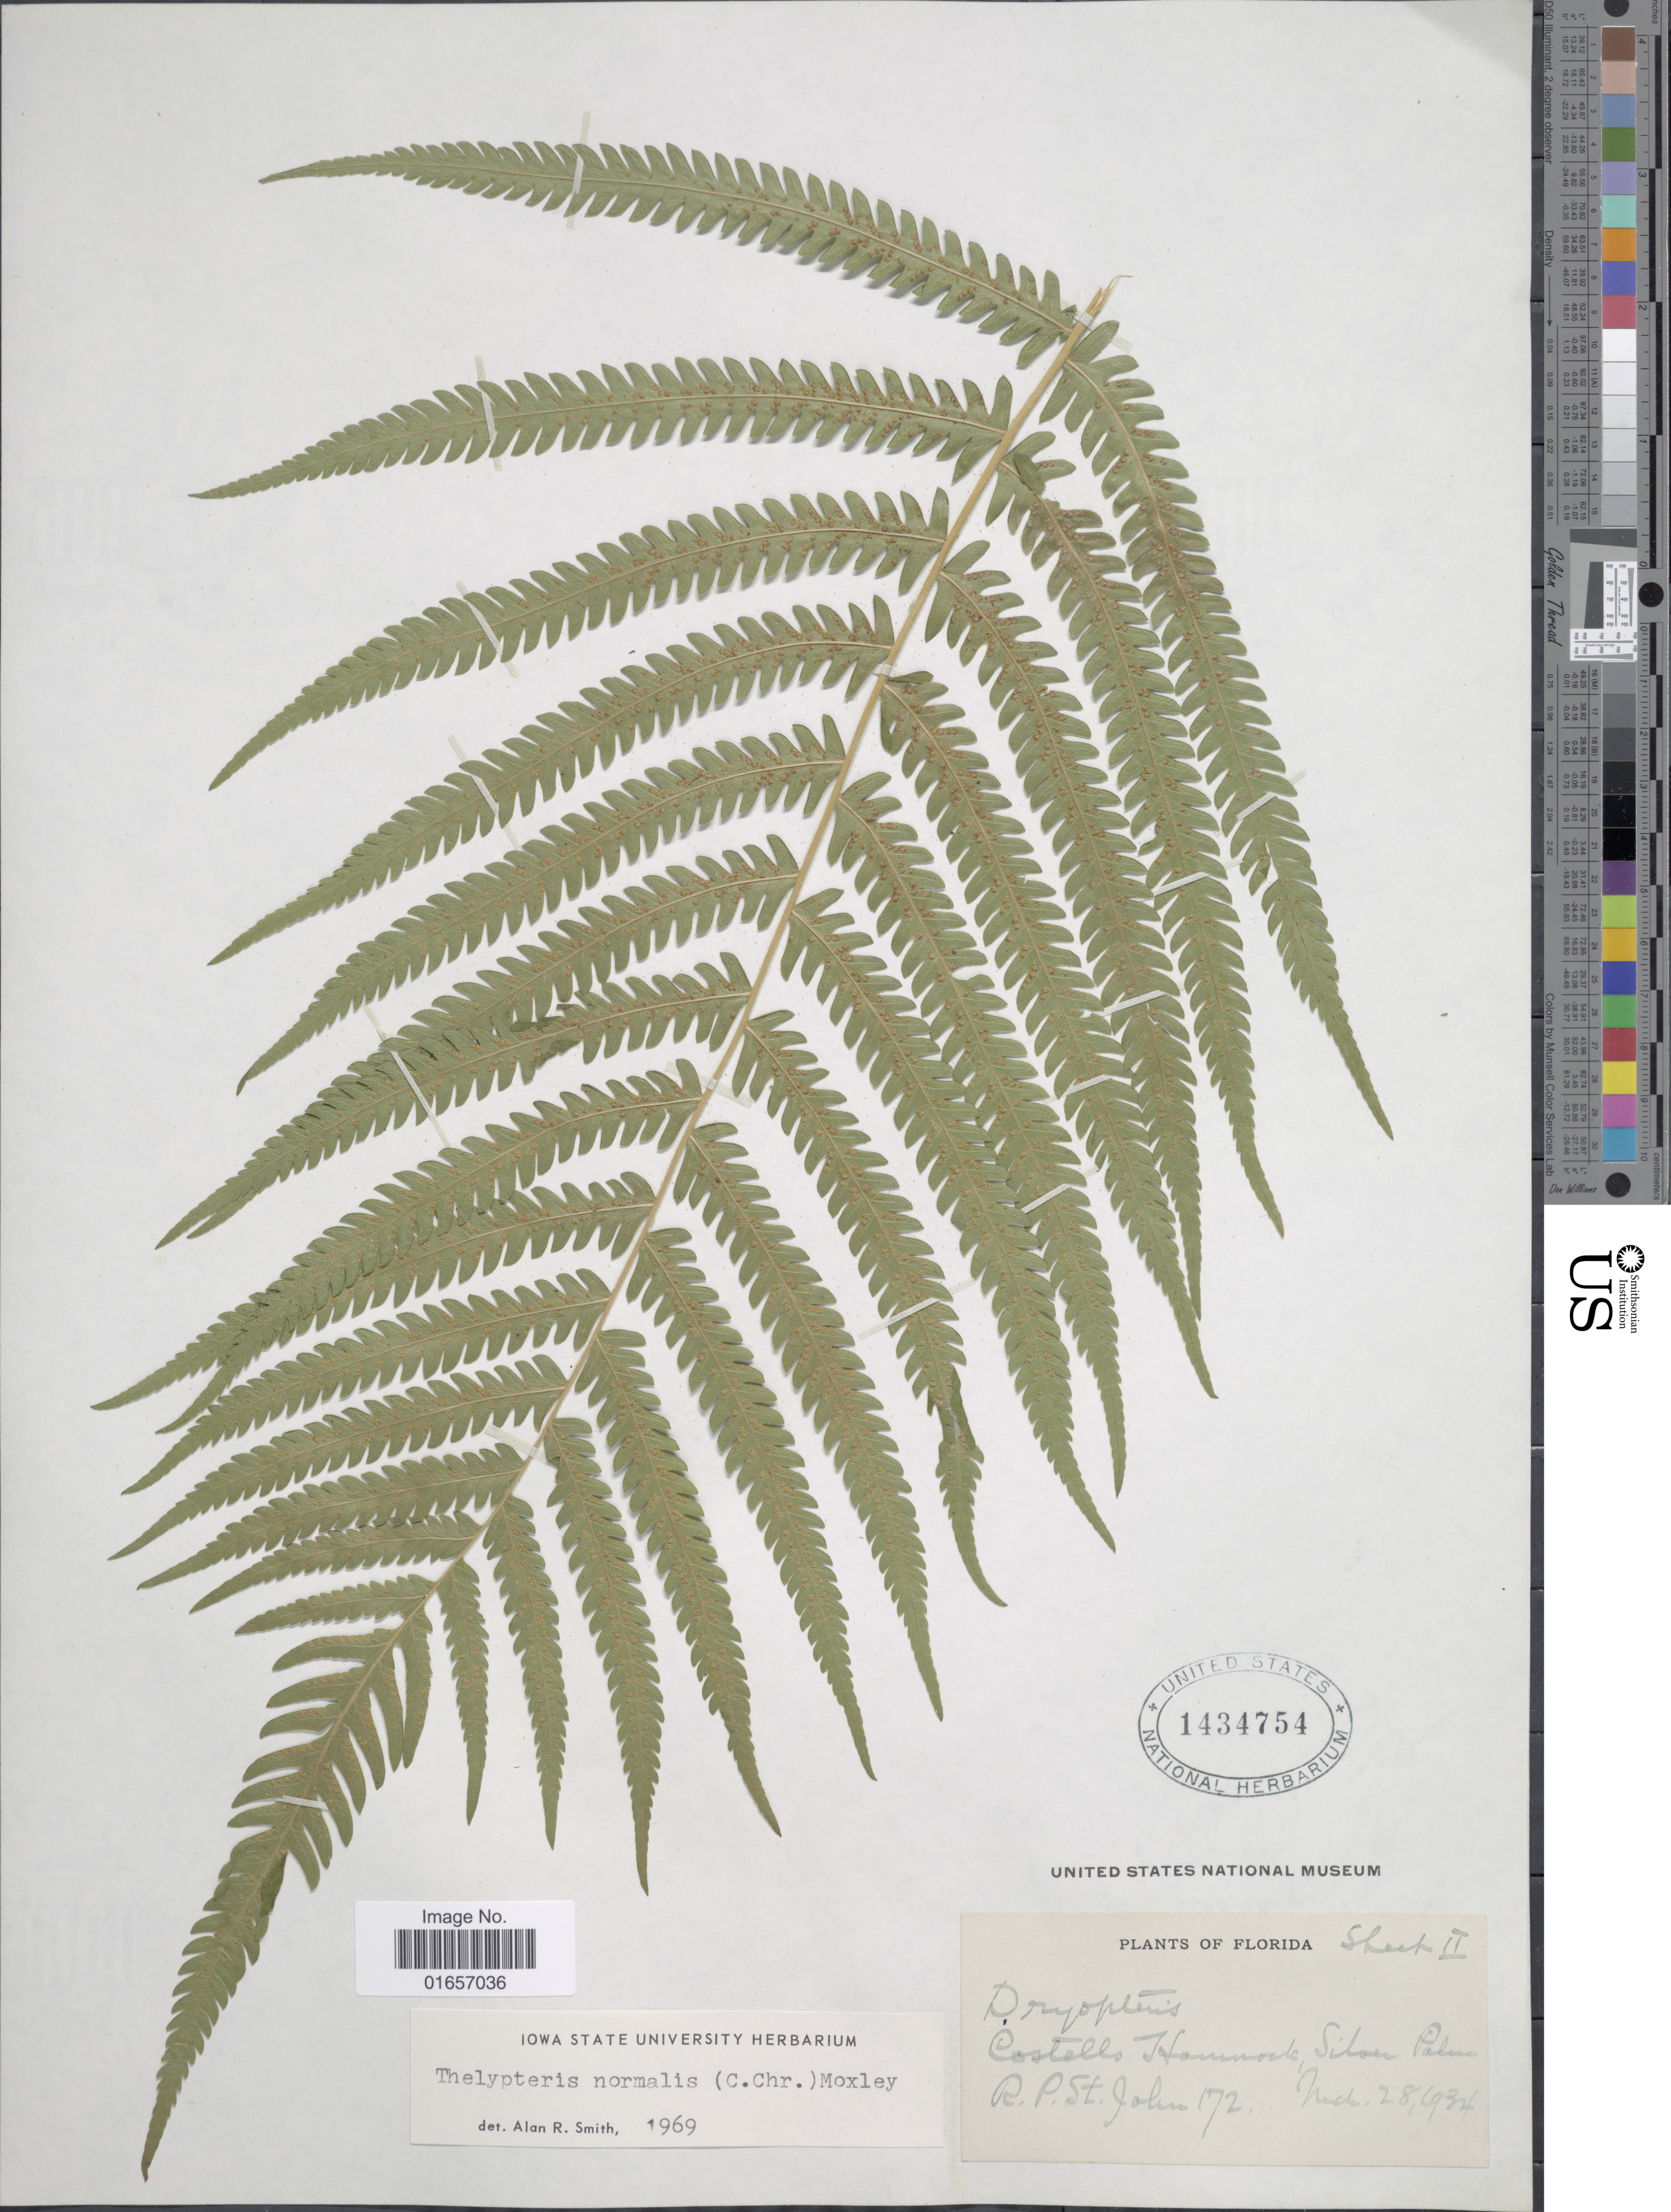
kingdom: Plantae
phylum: Tracheophyta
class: Polypodiopsida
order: Polypodiales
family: Thelypteridaceae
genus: Christella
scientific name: Christella kunthii comb. ined.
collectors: R. P. St. John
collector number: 172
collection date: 1934-03-28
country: United States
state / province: Florida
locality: Costello Hammock, Silver Palm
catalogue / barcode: US 1434754